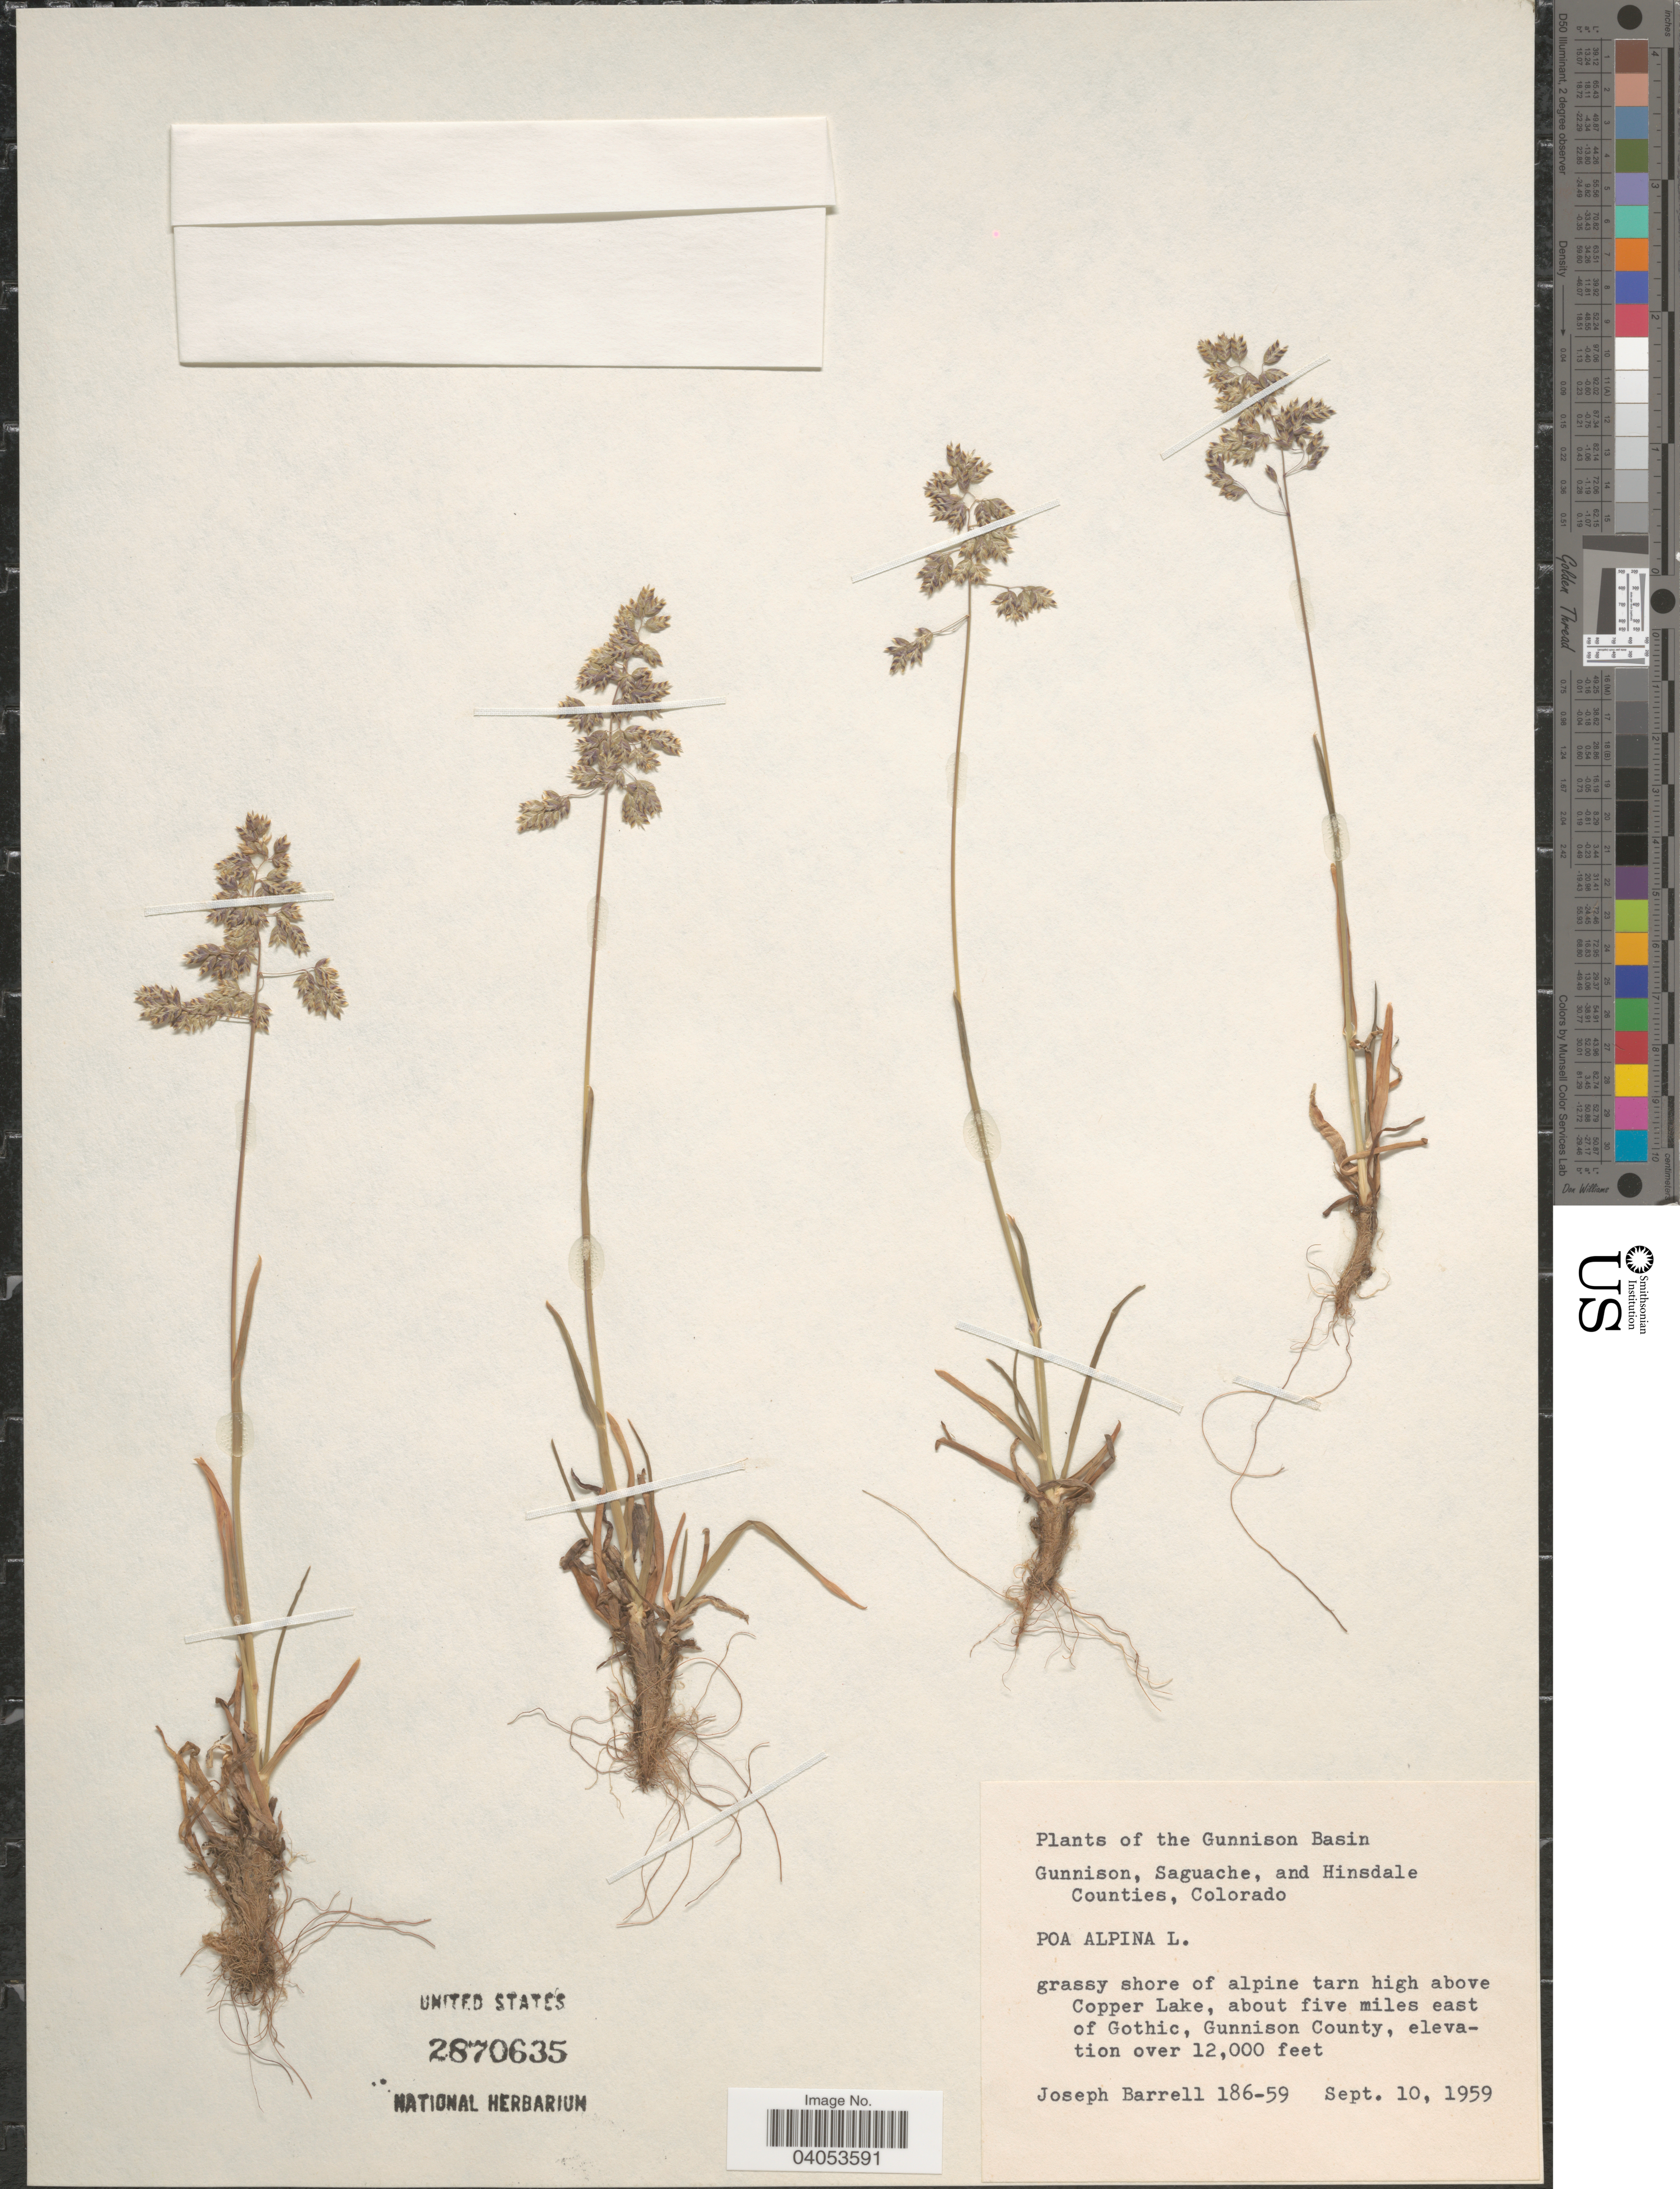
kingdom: Plantae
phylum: Tracheophyta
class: Liliopsida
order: Poales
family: Poaceae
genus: Poa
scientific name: Poa alpina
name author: L.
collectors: J. Barrell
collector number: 186-59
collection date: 1959-09-10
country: United States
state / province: Colorado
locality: The Gunnison Basin. High above Copper Lake, about five miles east of Gothic, Gunnison County.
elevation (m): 3658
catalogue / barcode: US 2870635